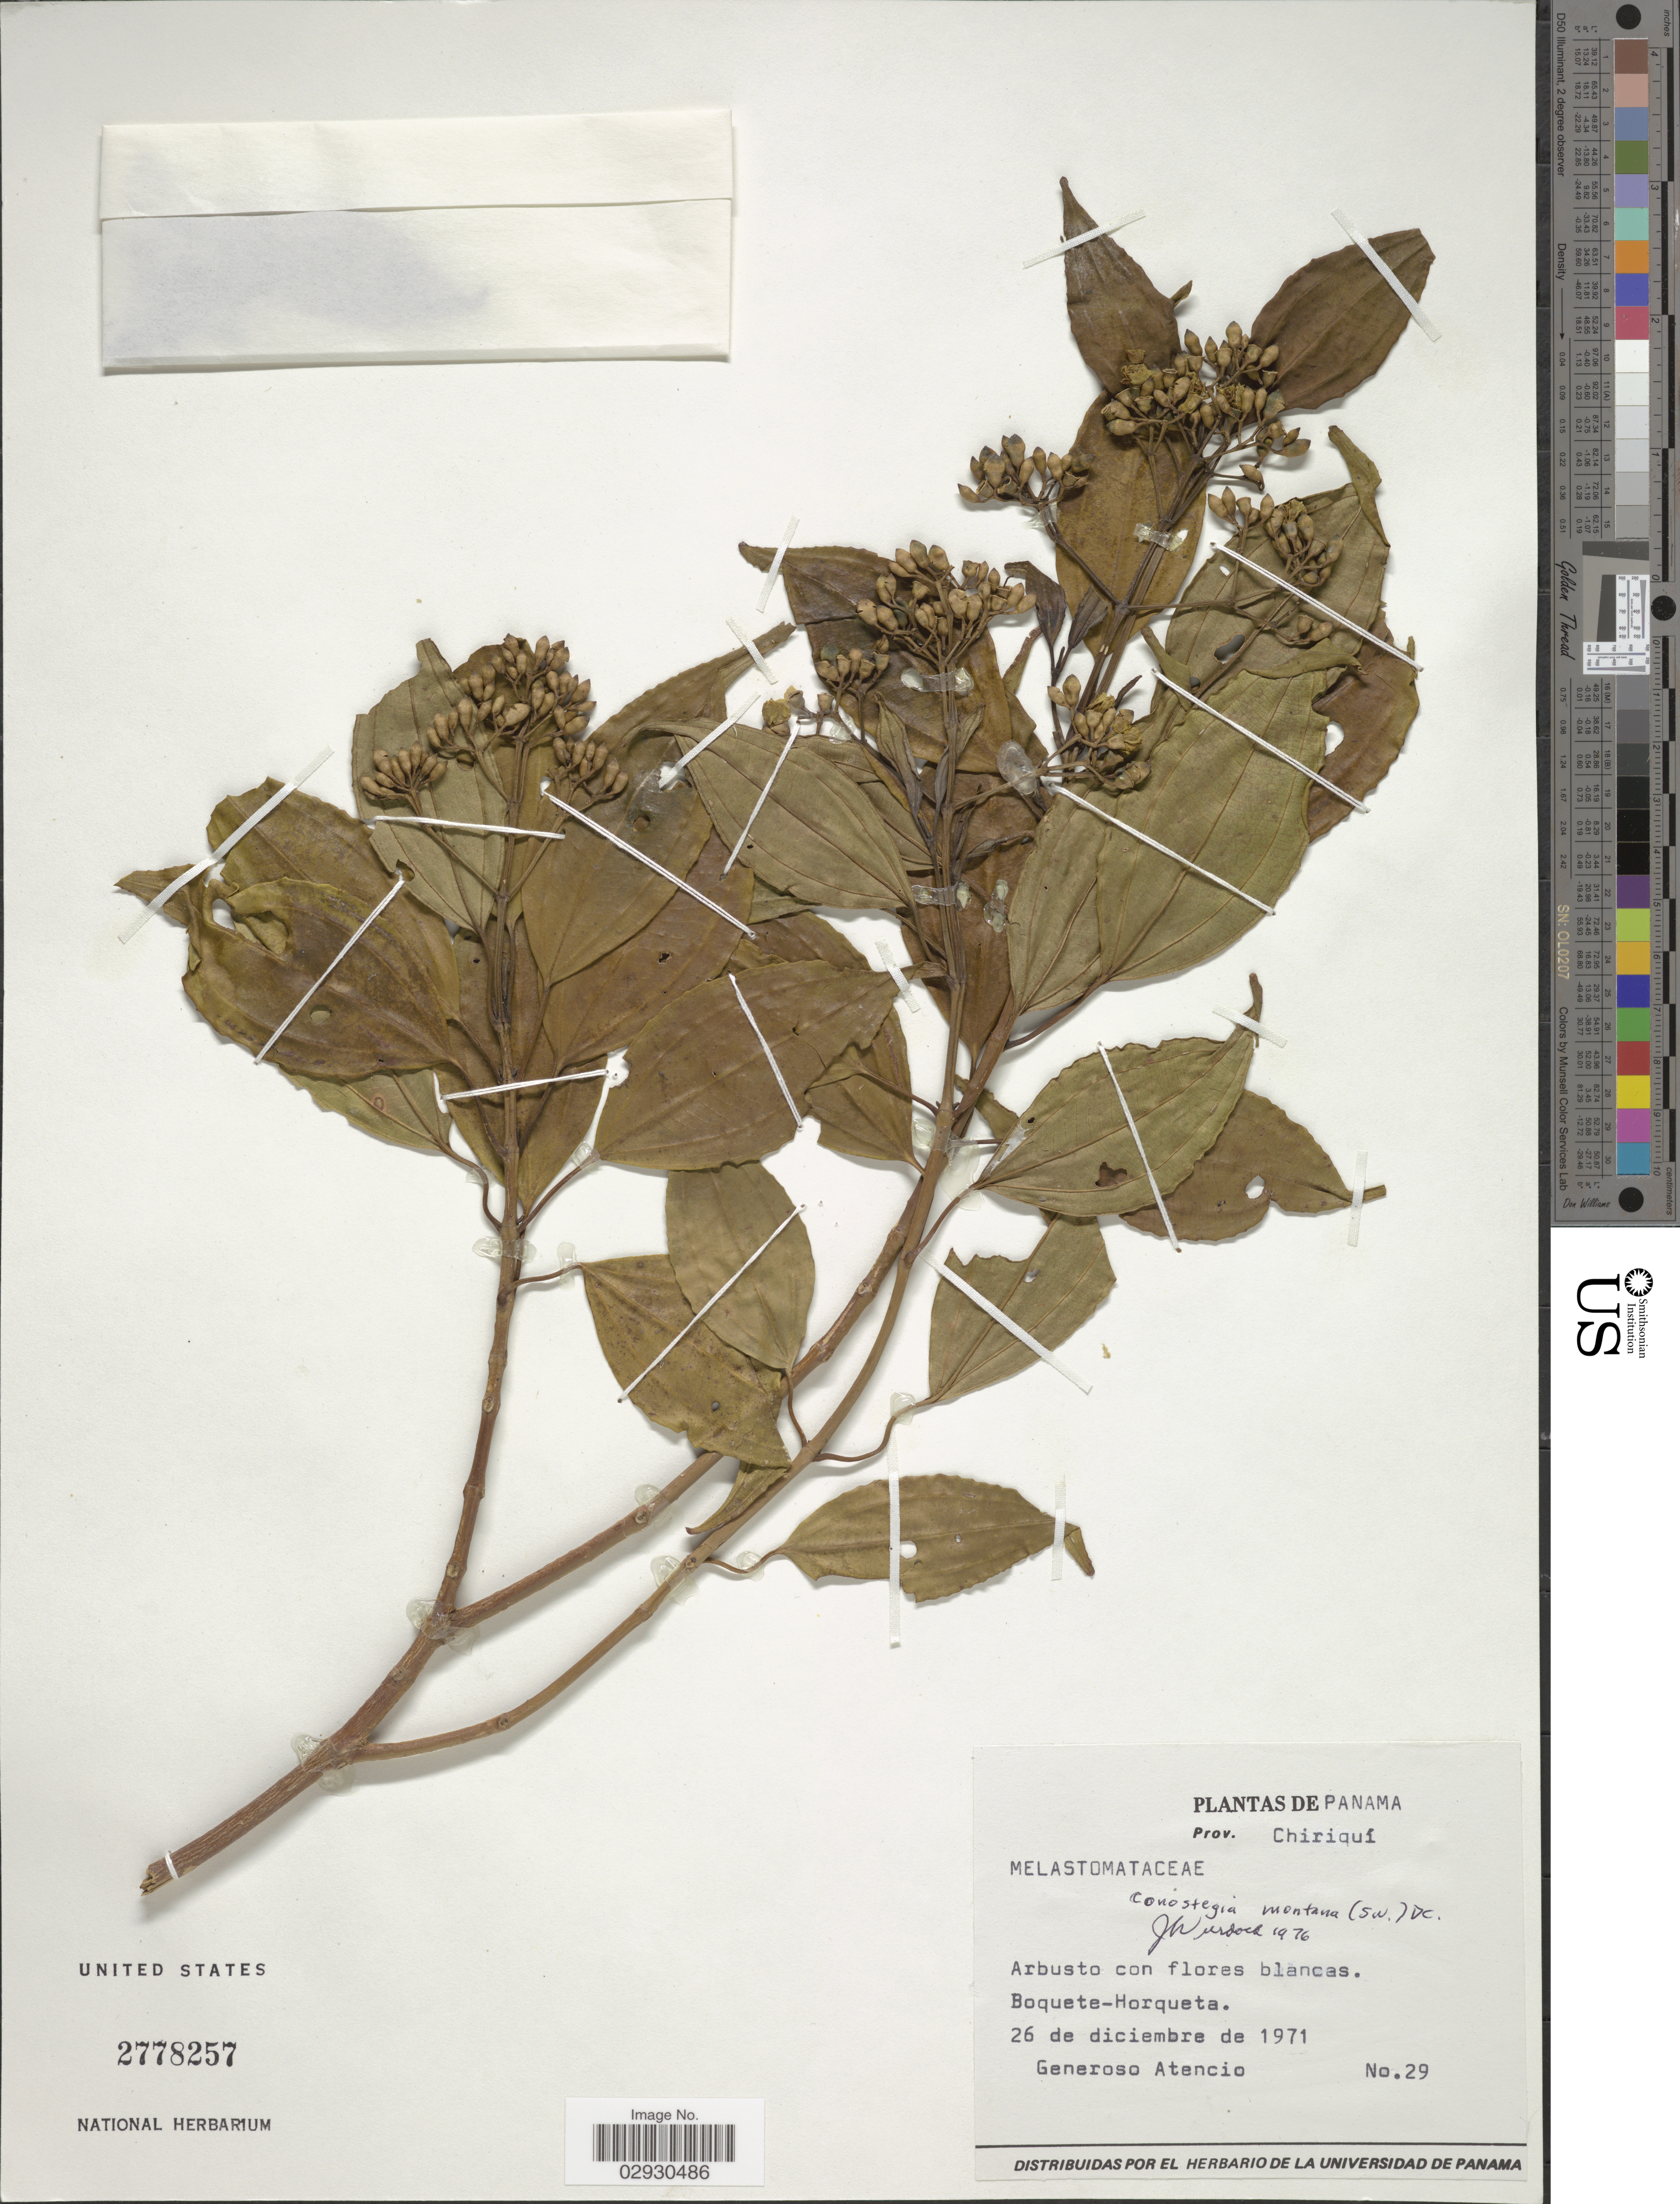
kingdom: Plantae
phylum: Tracheophyta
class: Magnoliopsida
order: Myrtales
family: Melastomataceae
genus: Conostegia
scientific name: Conostegia montana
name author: (Sw.) D. Don ex DC.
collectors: G. Atencio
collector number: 29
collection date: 1971-12-26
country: Panama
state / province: Chiriqui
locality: Boquete-Horqueta.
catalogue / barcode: US 2778257